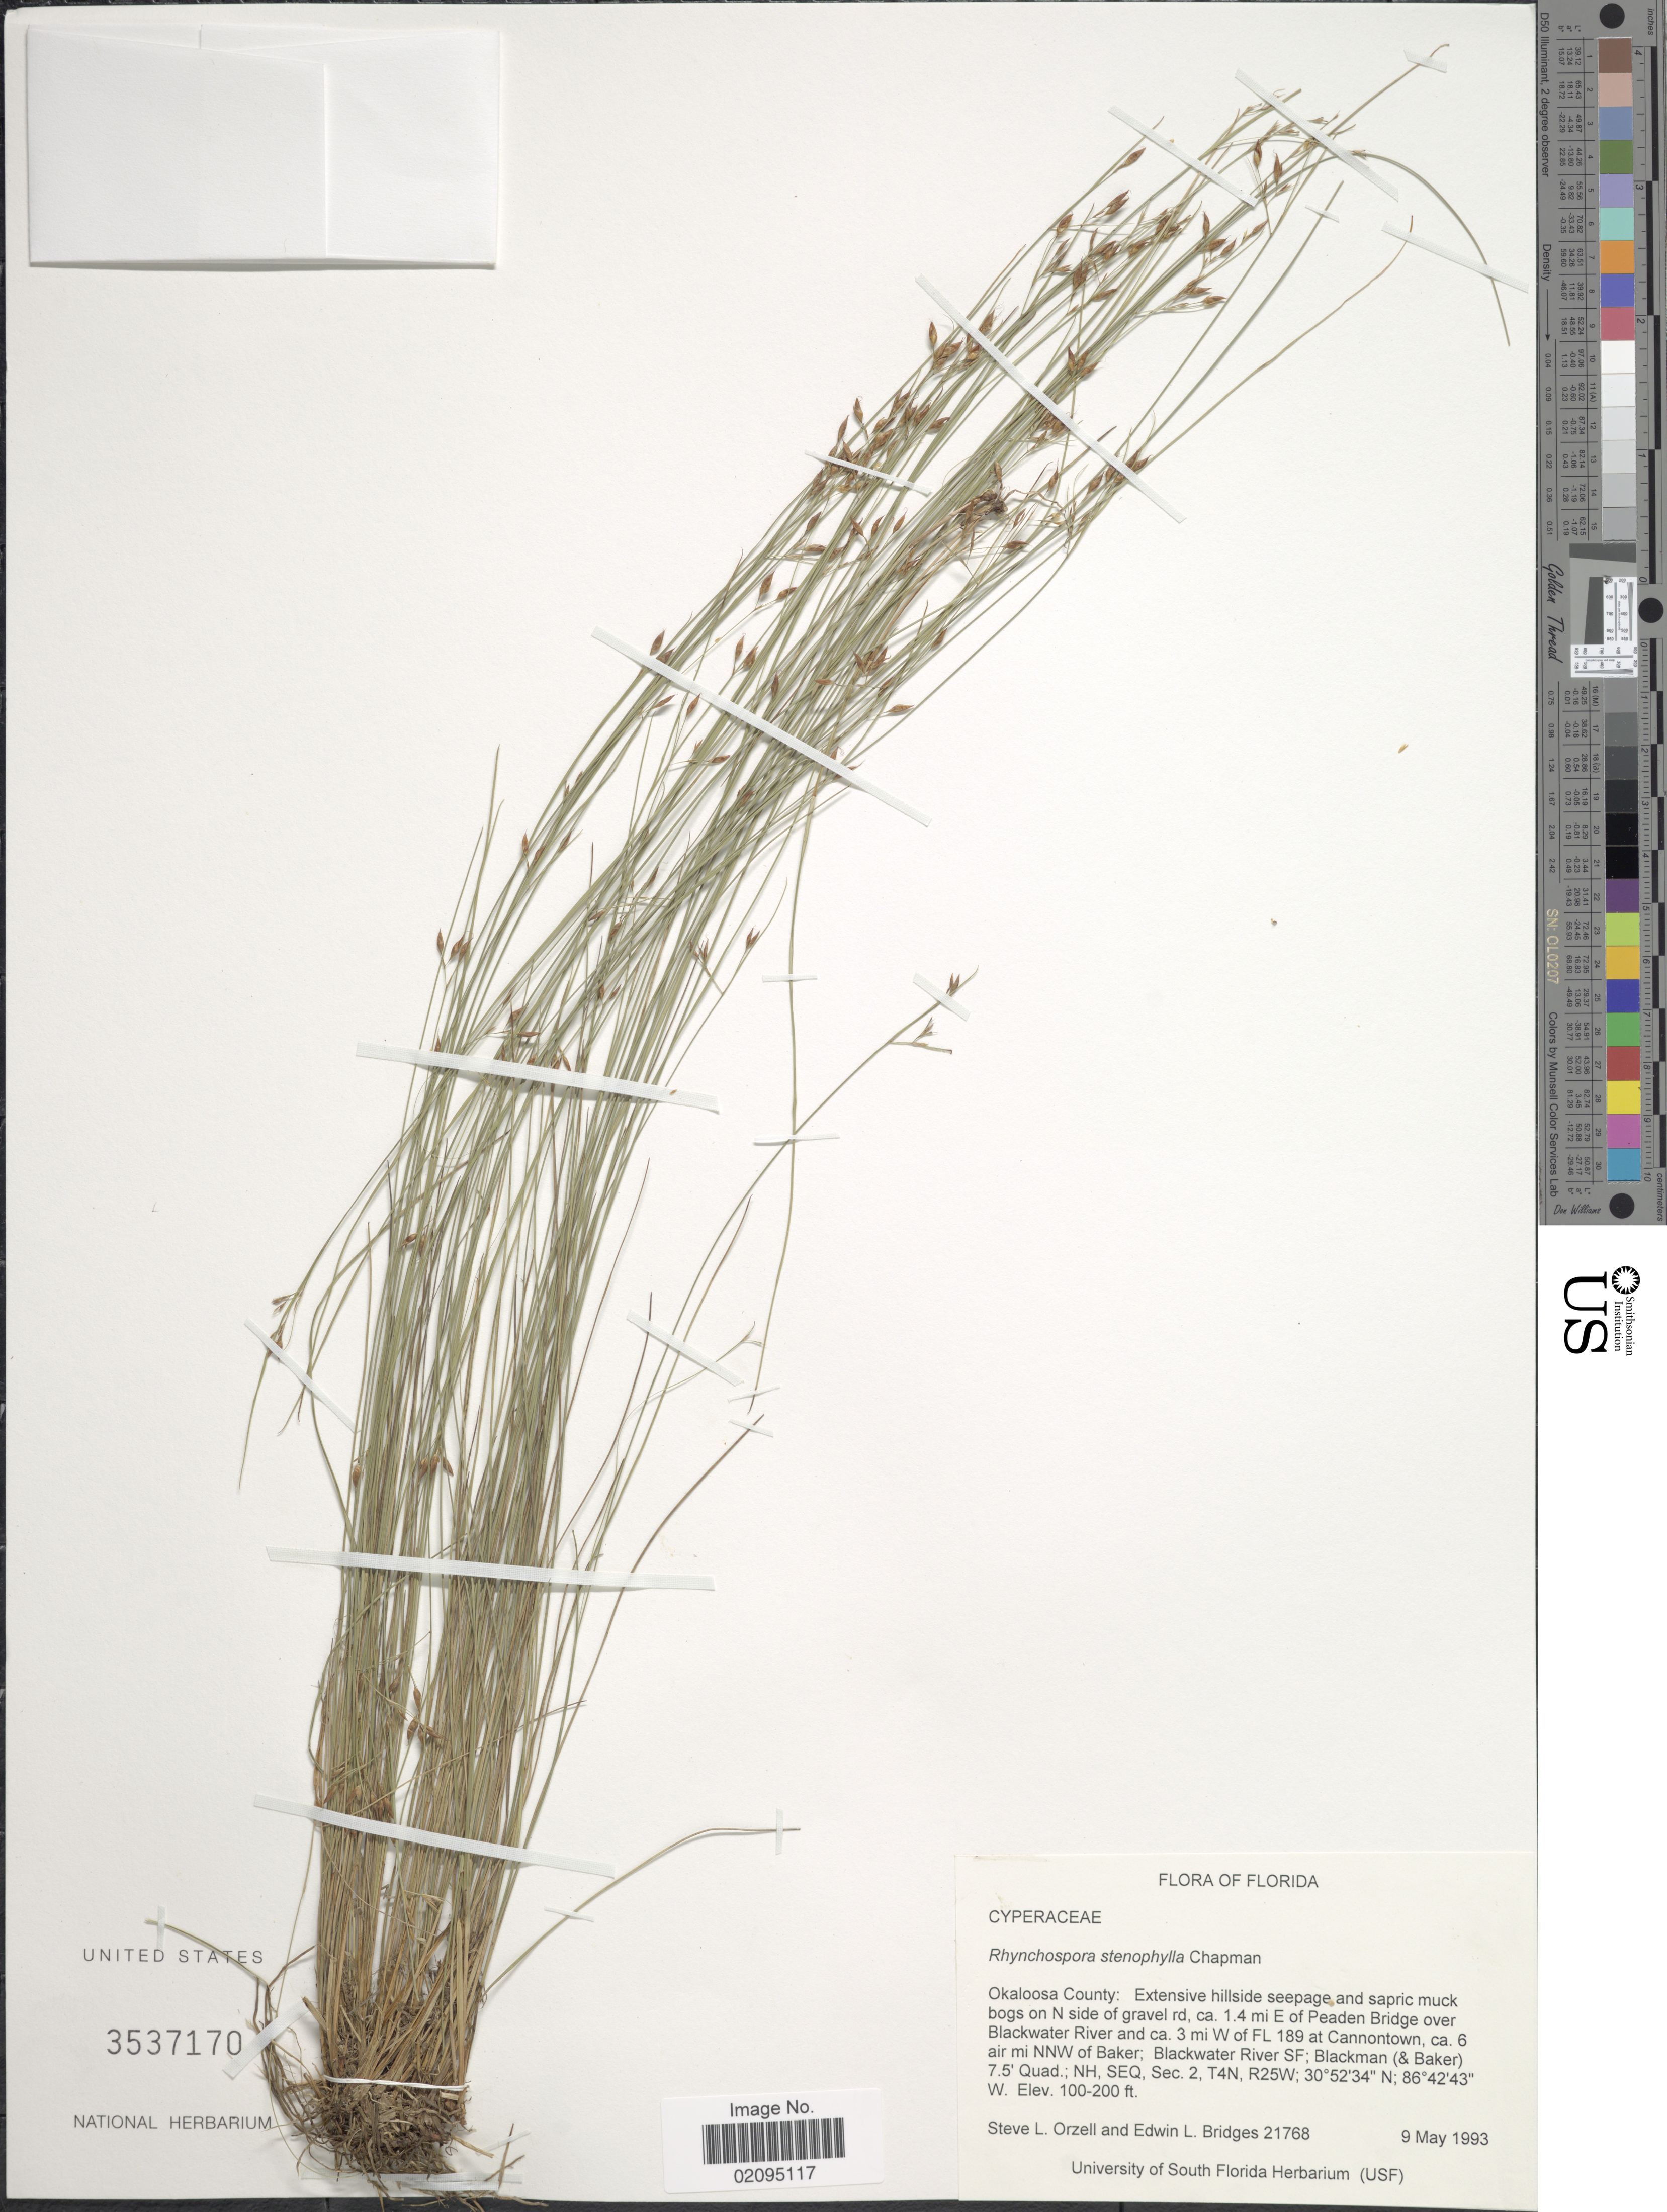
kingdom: Plantae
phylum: Tracheophyta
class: Liliopsida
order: Poales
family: Cyperaceae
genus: Rhynchospora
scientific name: Rhynchospora stenophylla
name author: Chapm.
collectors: S. Orzell & E. Bridges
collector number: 21768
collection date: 1993-05-09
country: United States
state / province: Florida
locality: Okaloosa County, On N side of gravel rd, ca. 1.4 mi E of Peaden Bride over Blackwater River and ca. 3 mi W of FL 189 at cannontown, ca. 6 air mi NNW of Baker; Blackwater River SF; Blakcman (& Baker) 7.5' Quad; NH, SEQ, Sec. 2, T4N, R25W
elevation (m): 30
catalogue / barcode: US 3537170